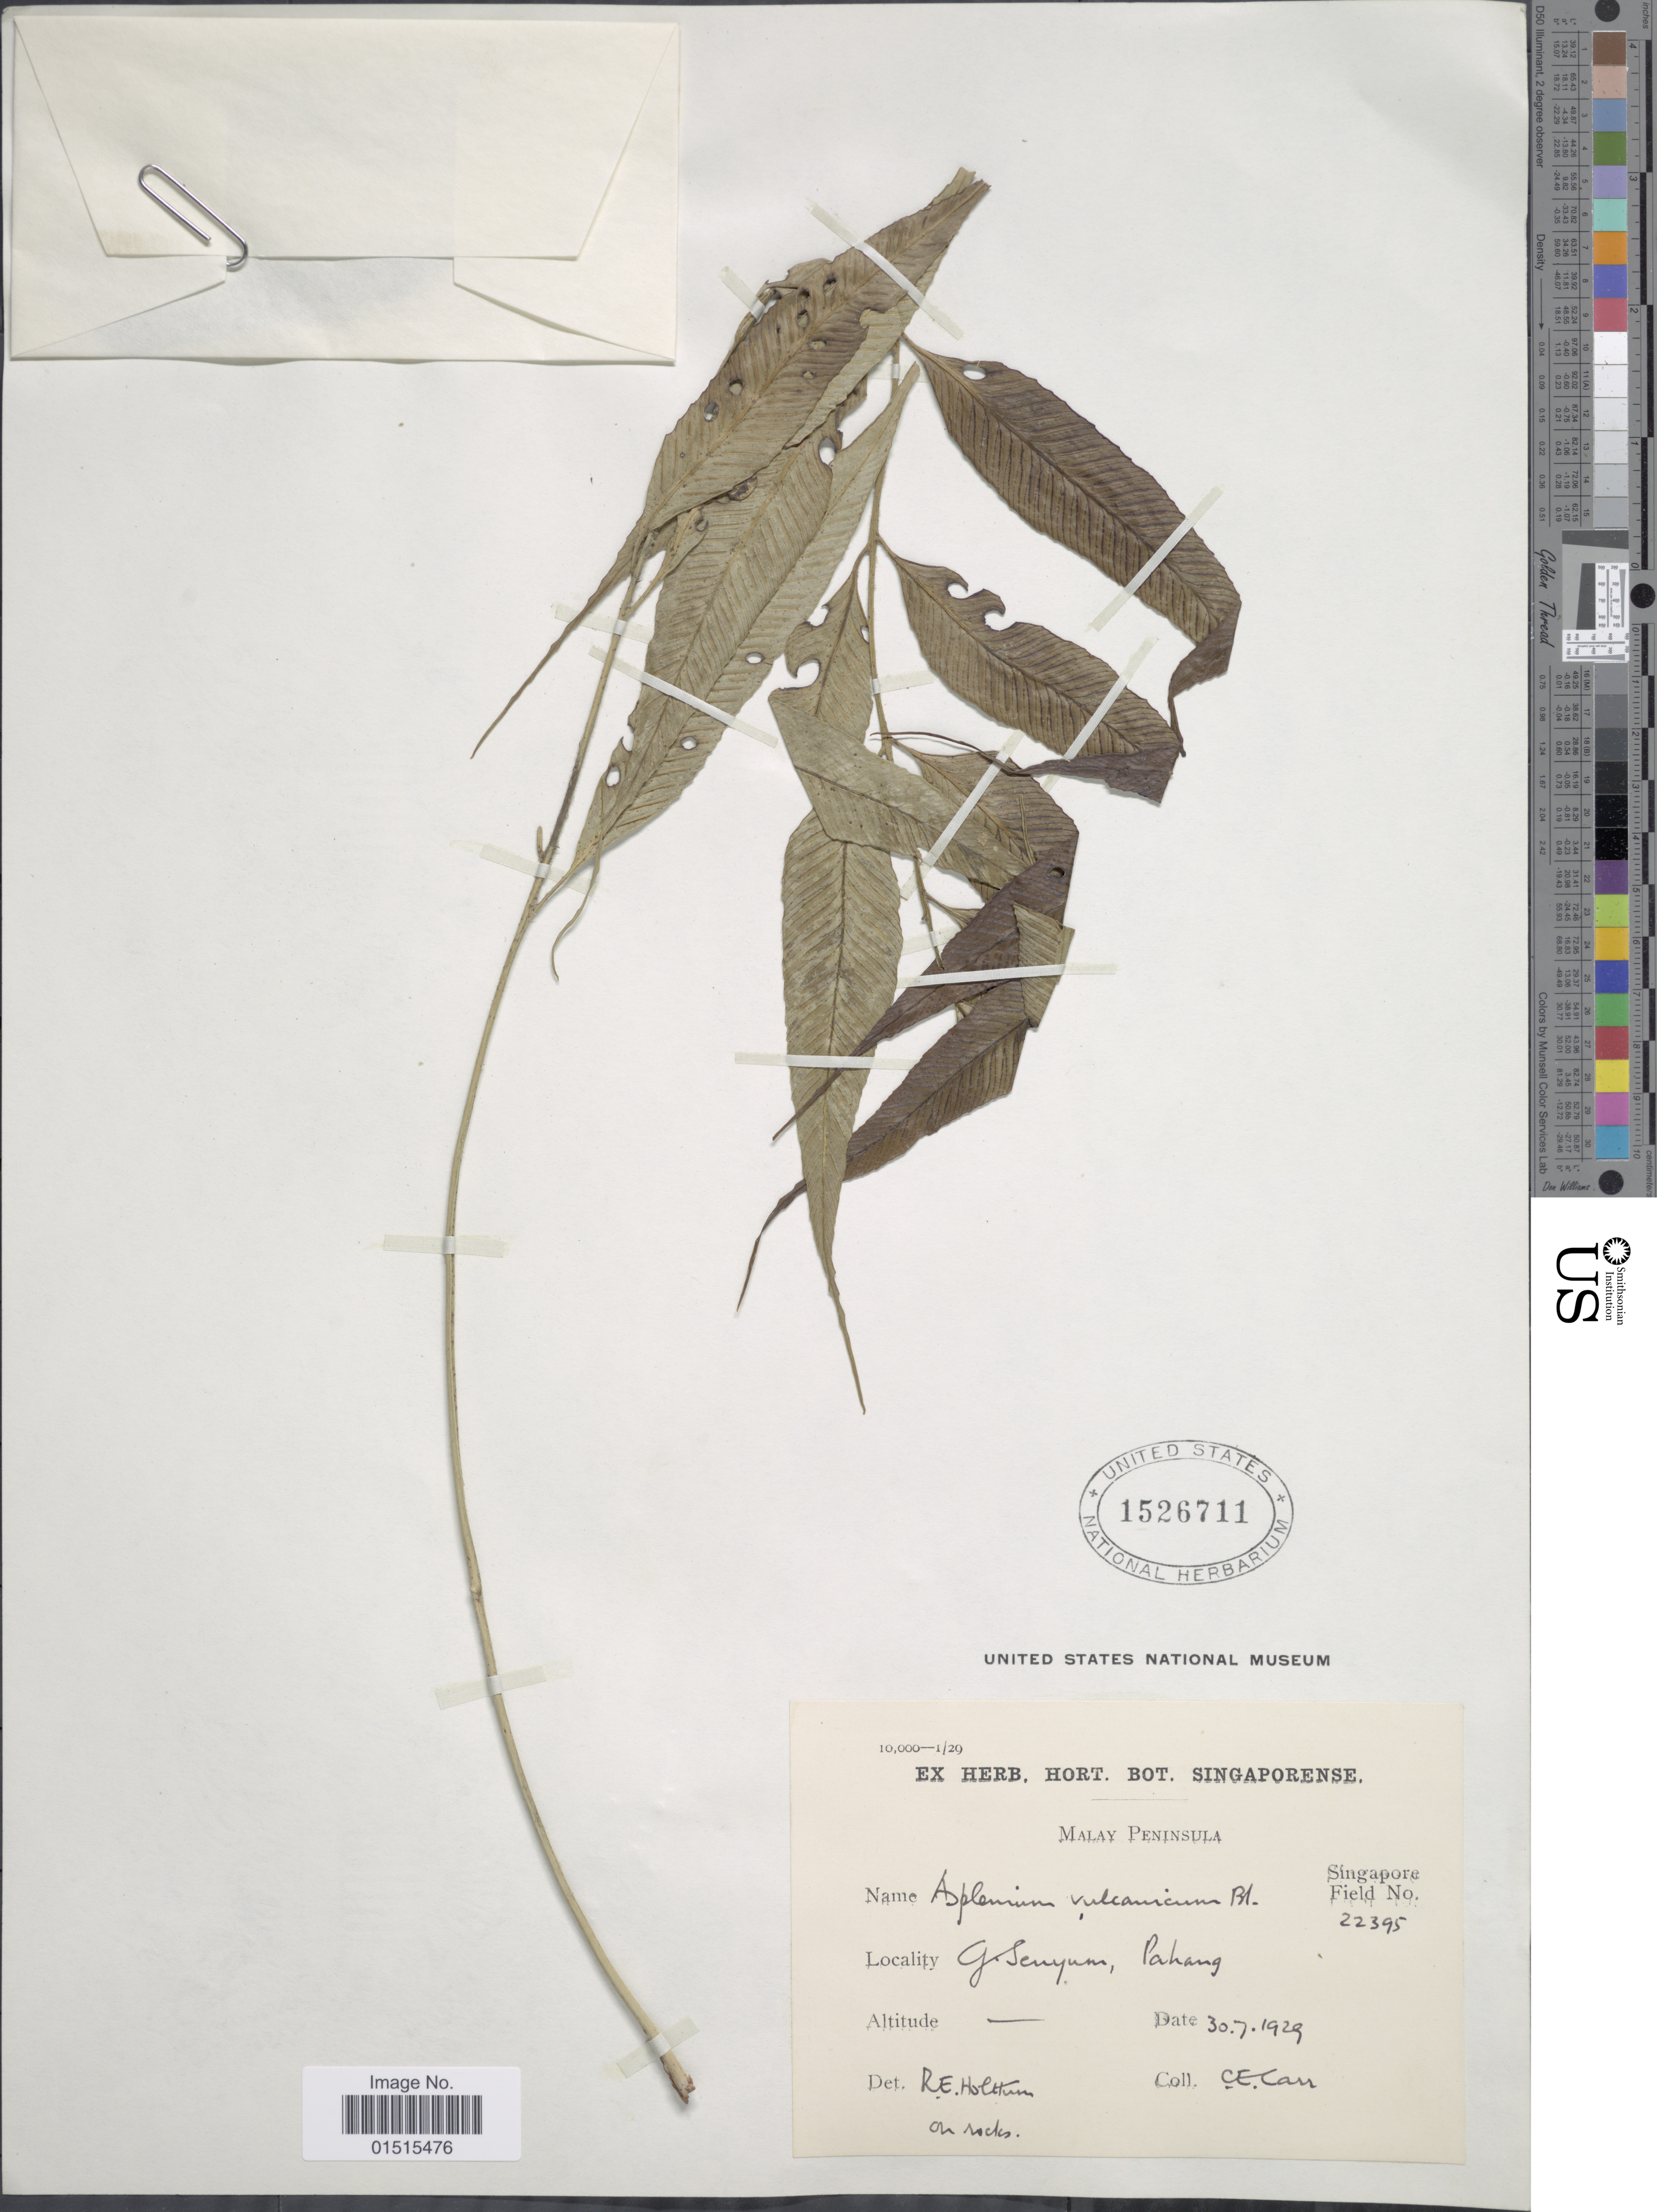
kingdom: Plantae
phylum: Tracheophyta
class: Polypodiopsida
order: Polypodiales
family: Aspleniaceae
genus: Asplenium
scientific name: Asplenium salignum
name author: Blume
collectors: C. Carr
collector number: Singapore Field 22395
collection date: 1929-07-30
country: Malaysia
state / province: Pahang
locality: Malay Peninusula, Singapore, Gsenuym [interpreted]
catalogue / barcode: US 1526711